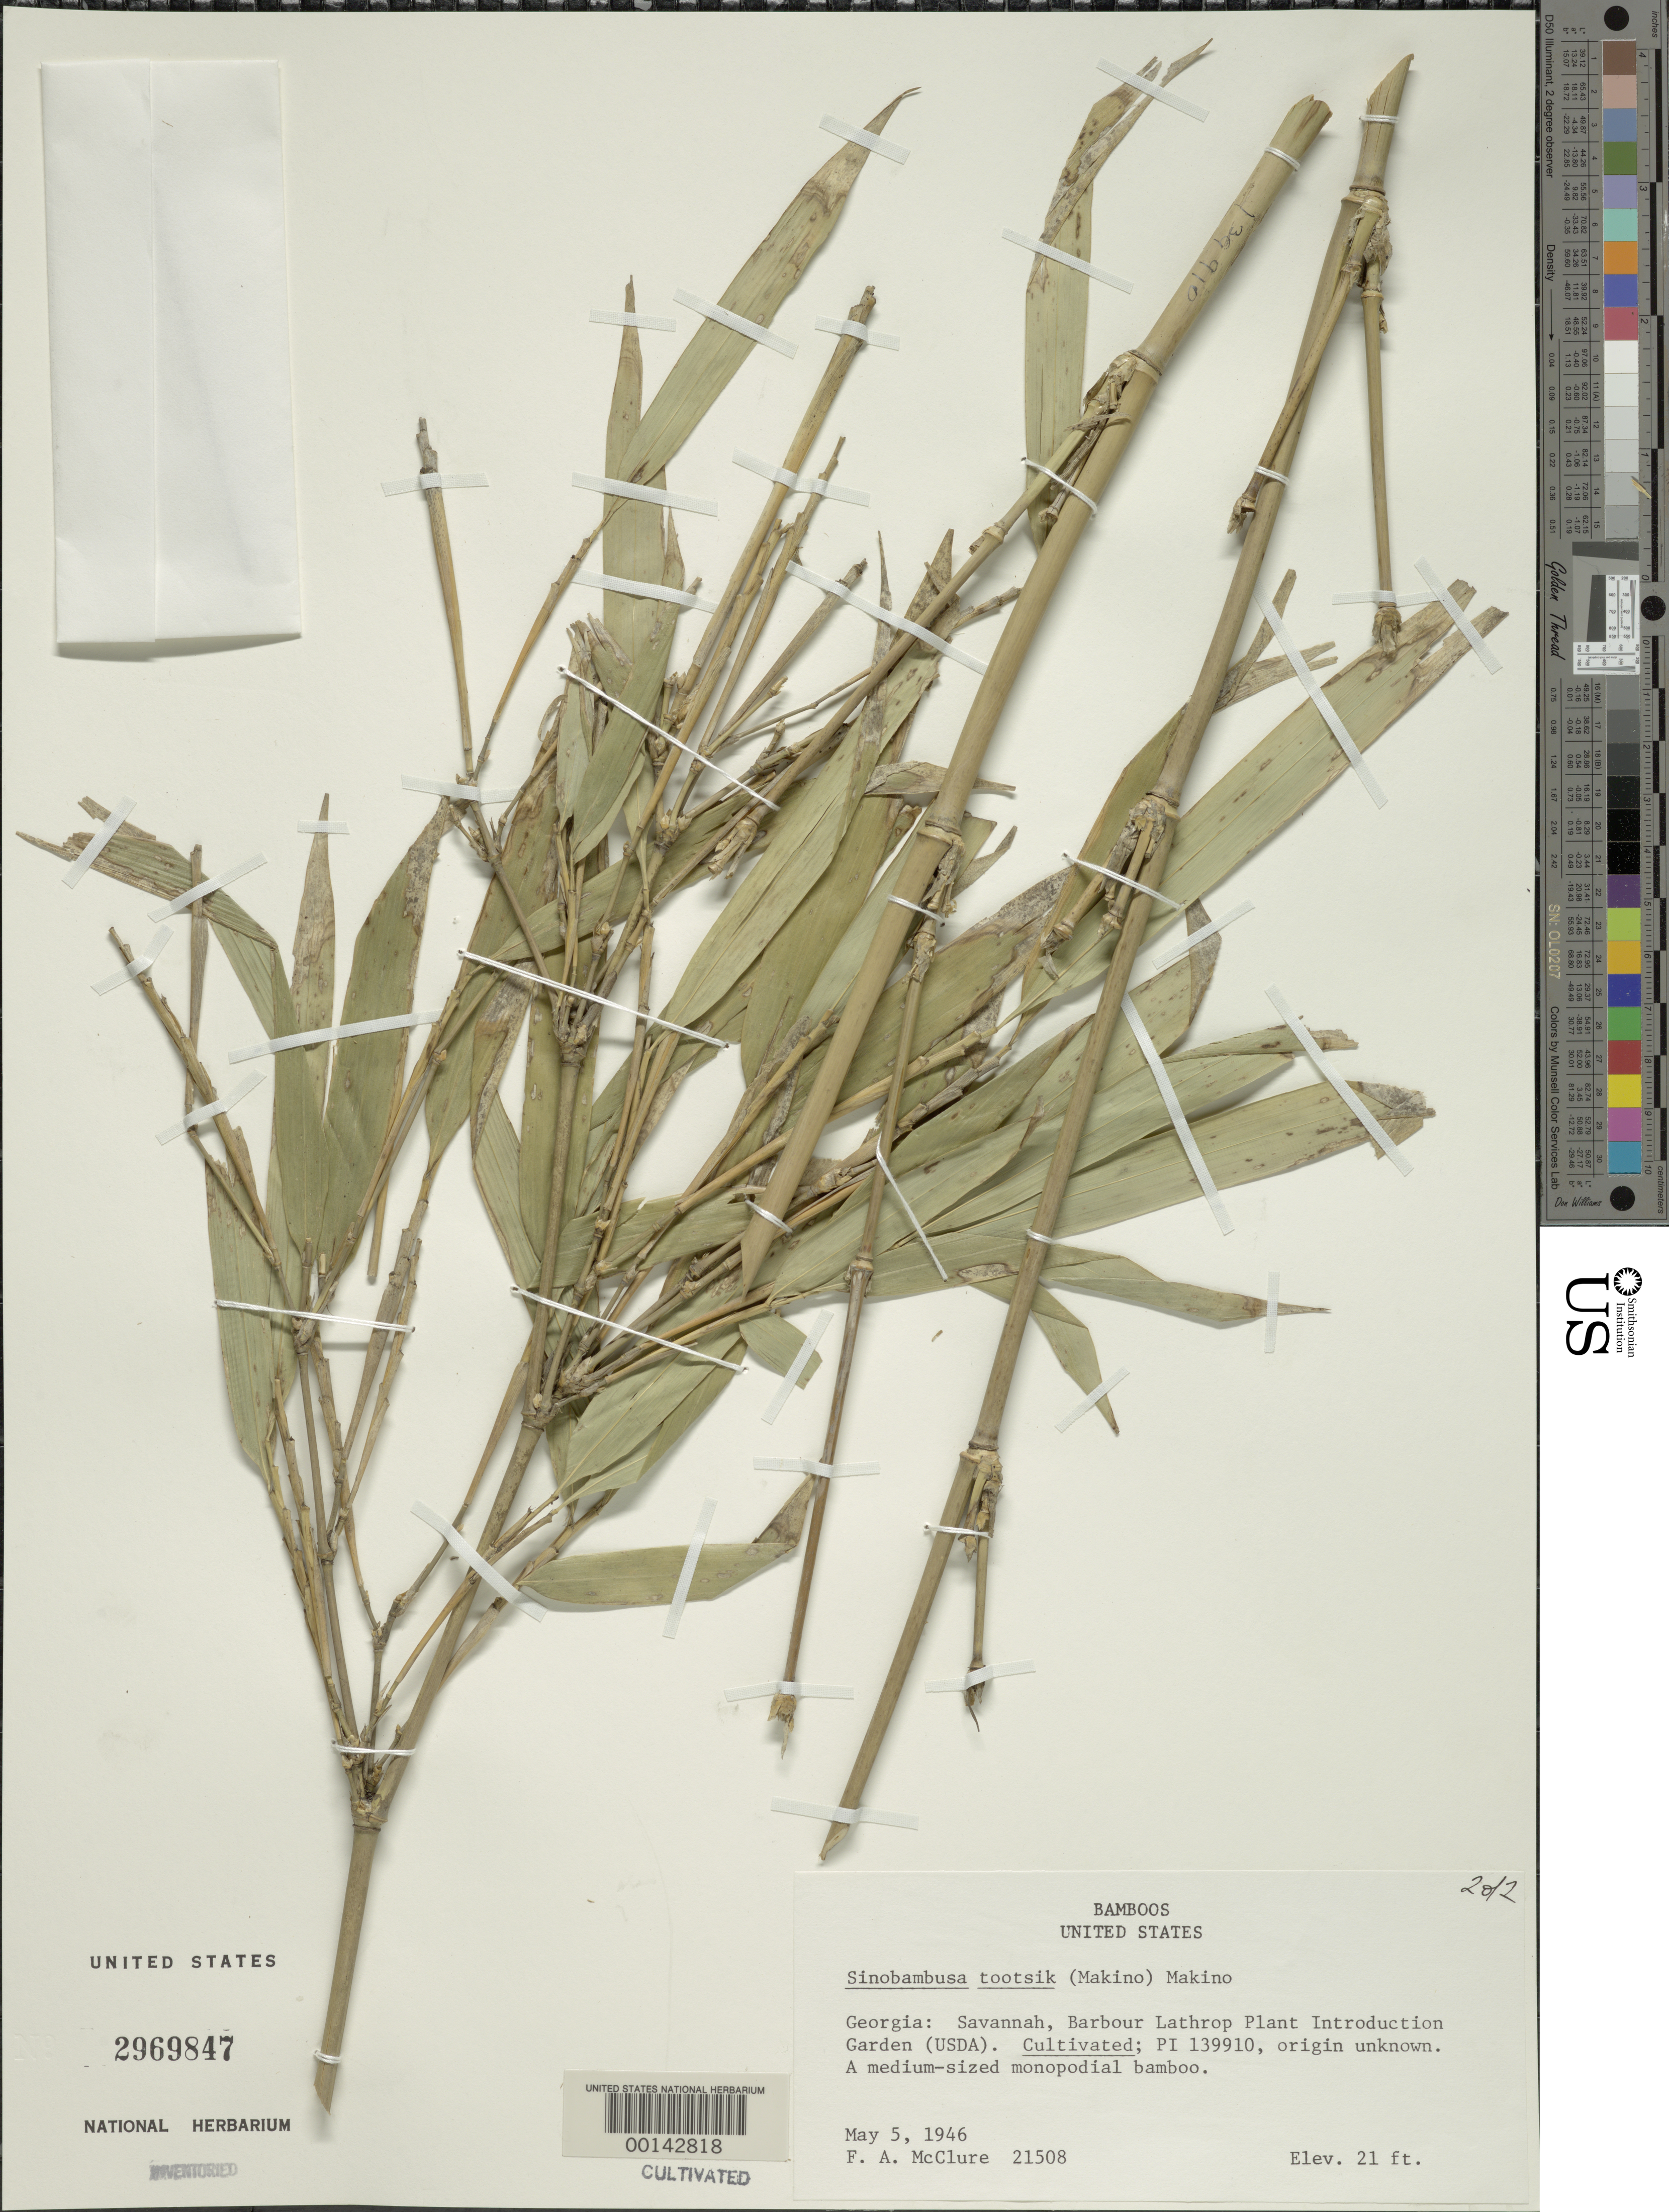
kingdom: Plantae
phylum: Tracheophyta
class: Liliopsida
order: Poales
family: Poaceae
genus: Sinobambusa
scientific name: Sinobambusa beecheyanus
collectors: F. A. McClure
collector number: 21508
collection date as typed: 05 May 1946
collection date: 1946-05-05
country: United States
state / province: Georgia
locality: Savannah usda pi stat.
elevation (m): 6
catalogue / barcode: US 2969847